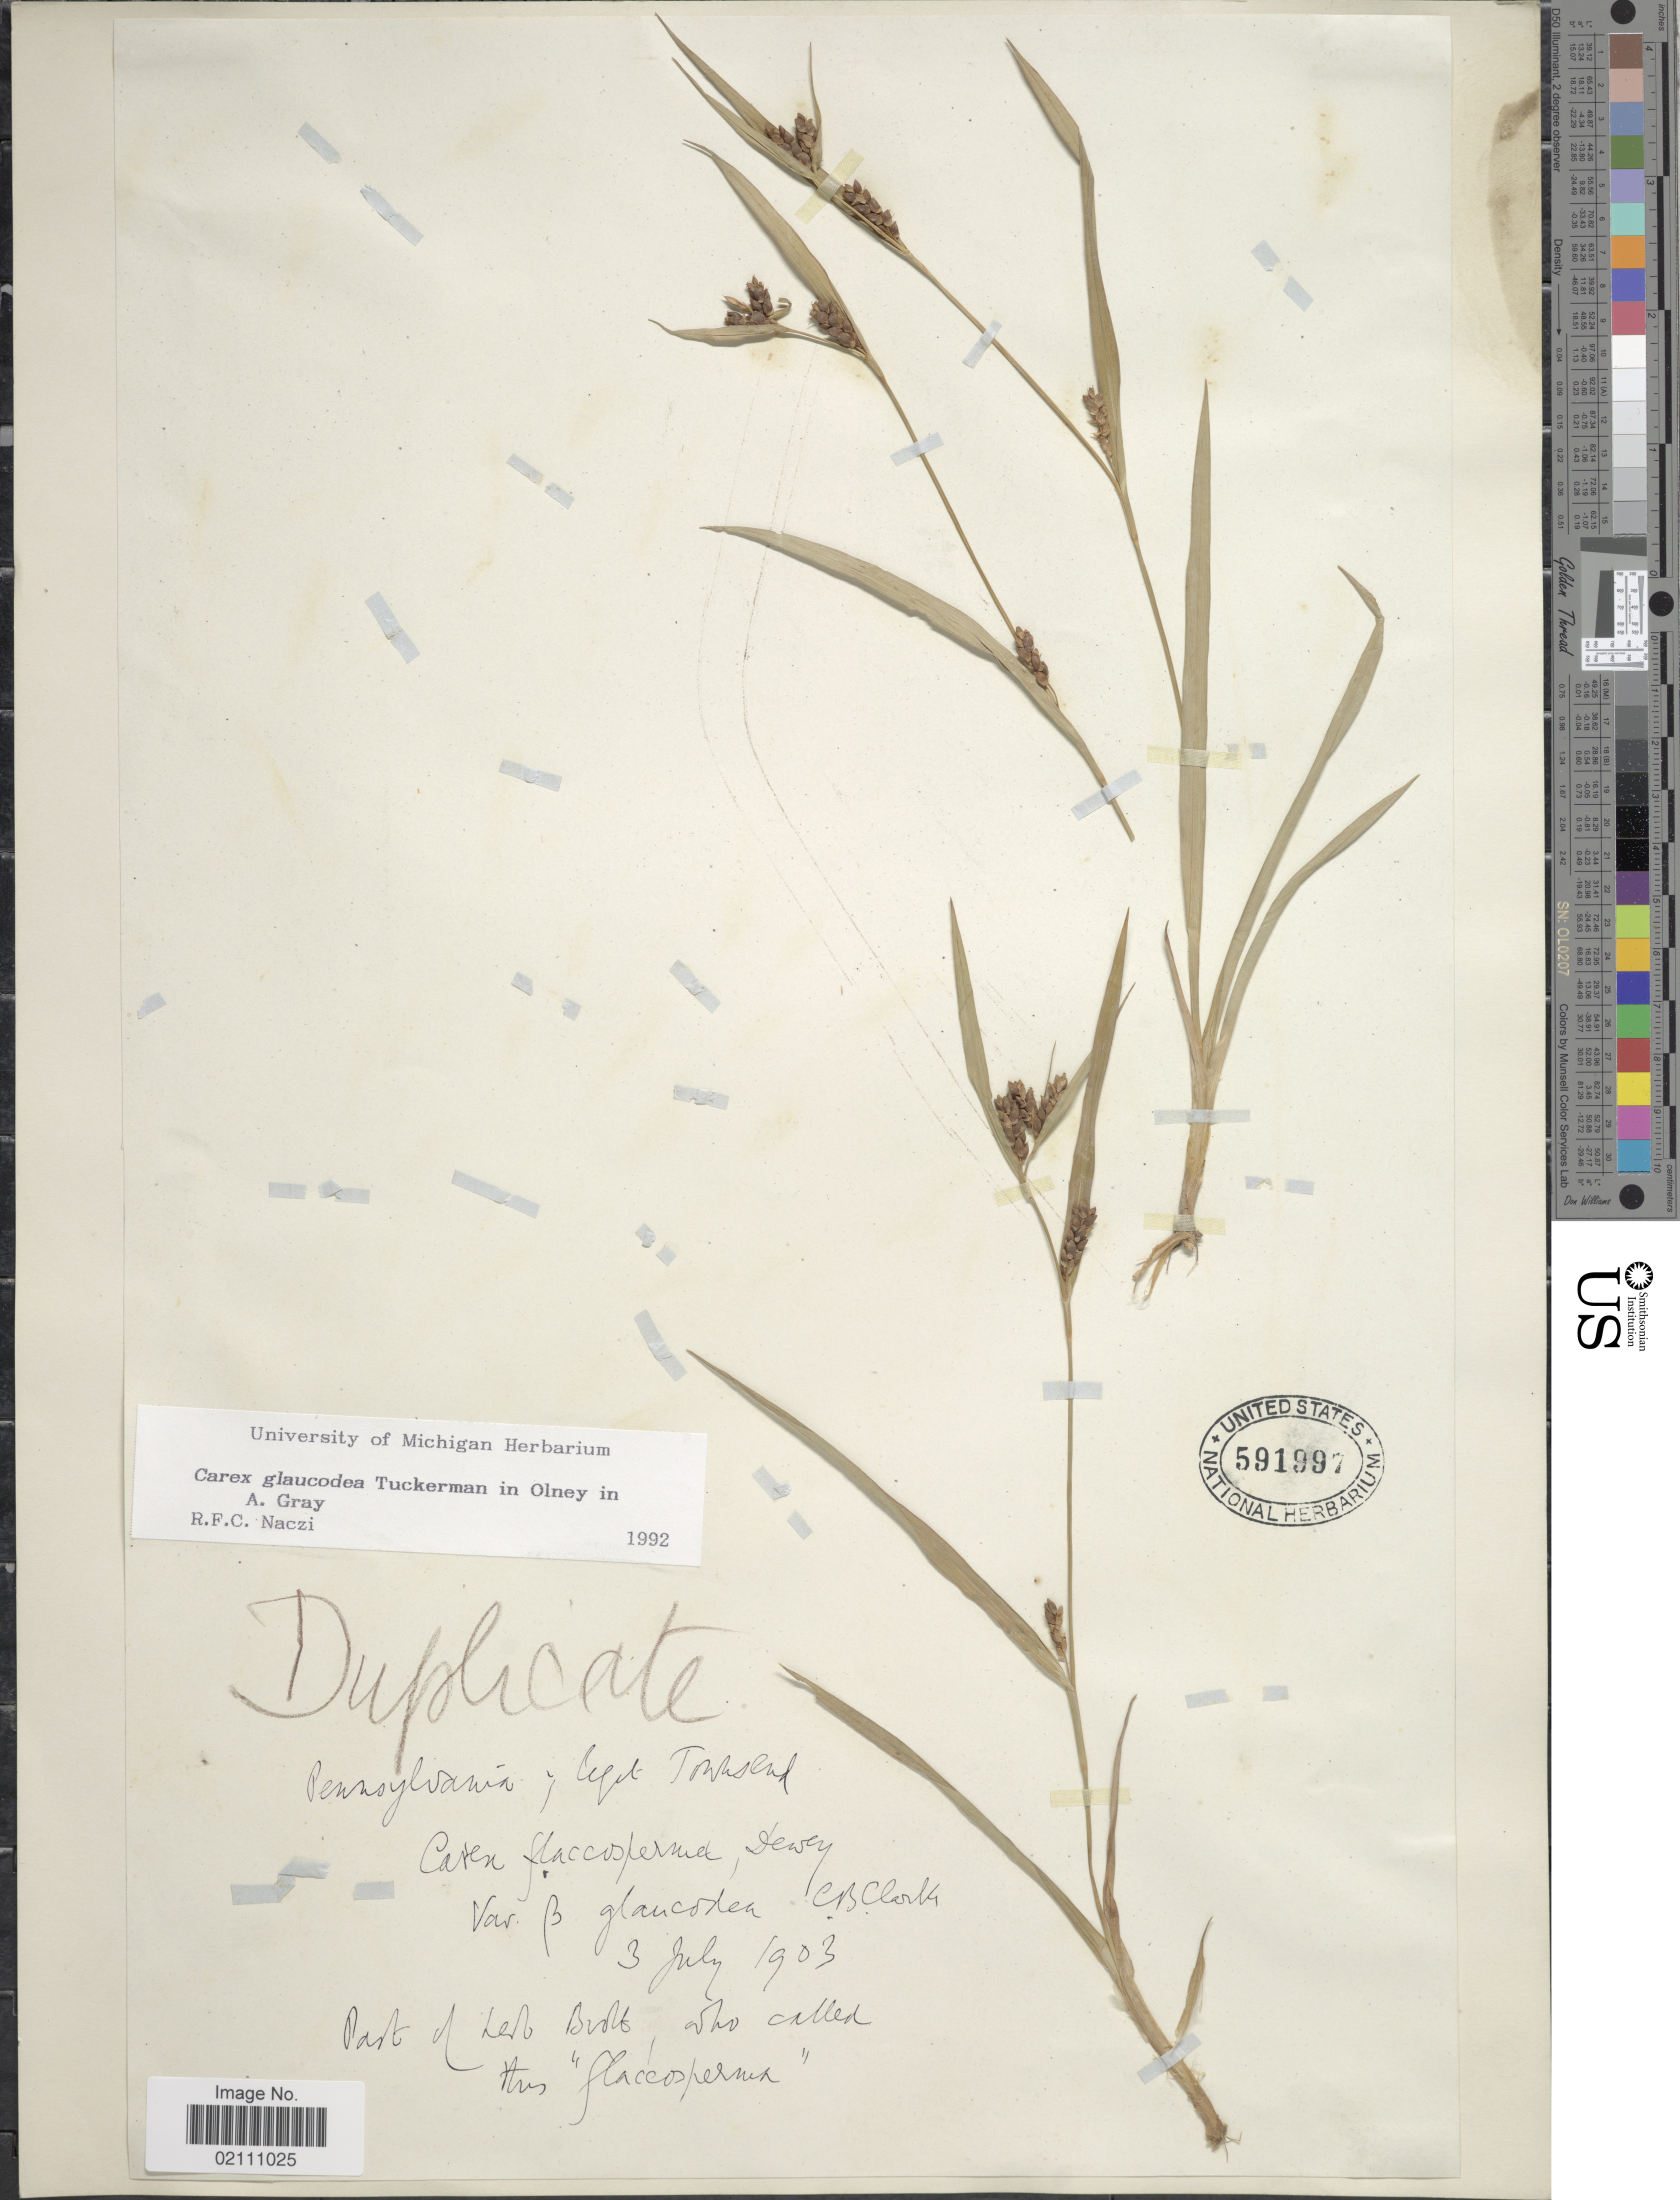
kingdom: Plantae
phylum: Tracheophyta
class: Liliopsida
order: Poales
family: Cyperaceae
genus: Carex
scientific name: Carex glaucodea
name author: Tuck. ex Olney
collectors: Townsend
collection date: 1903-07-03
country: United States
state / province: Pennsylvania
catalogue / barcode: US 591997